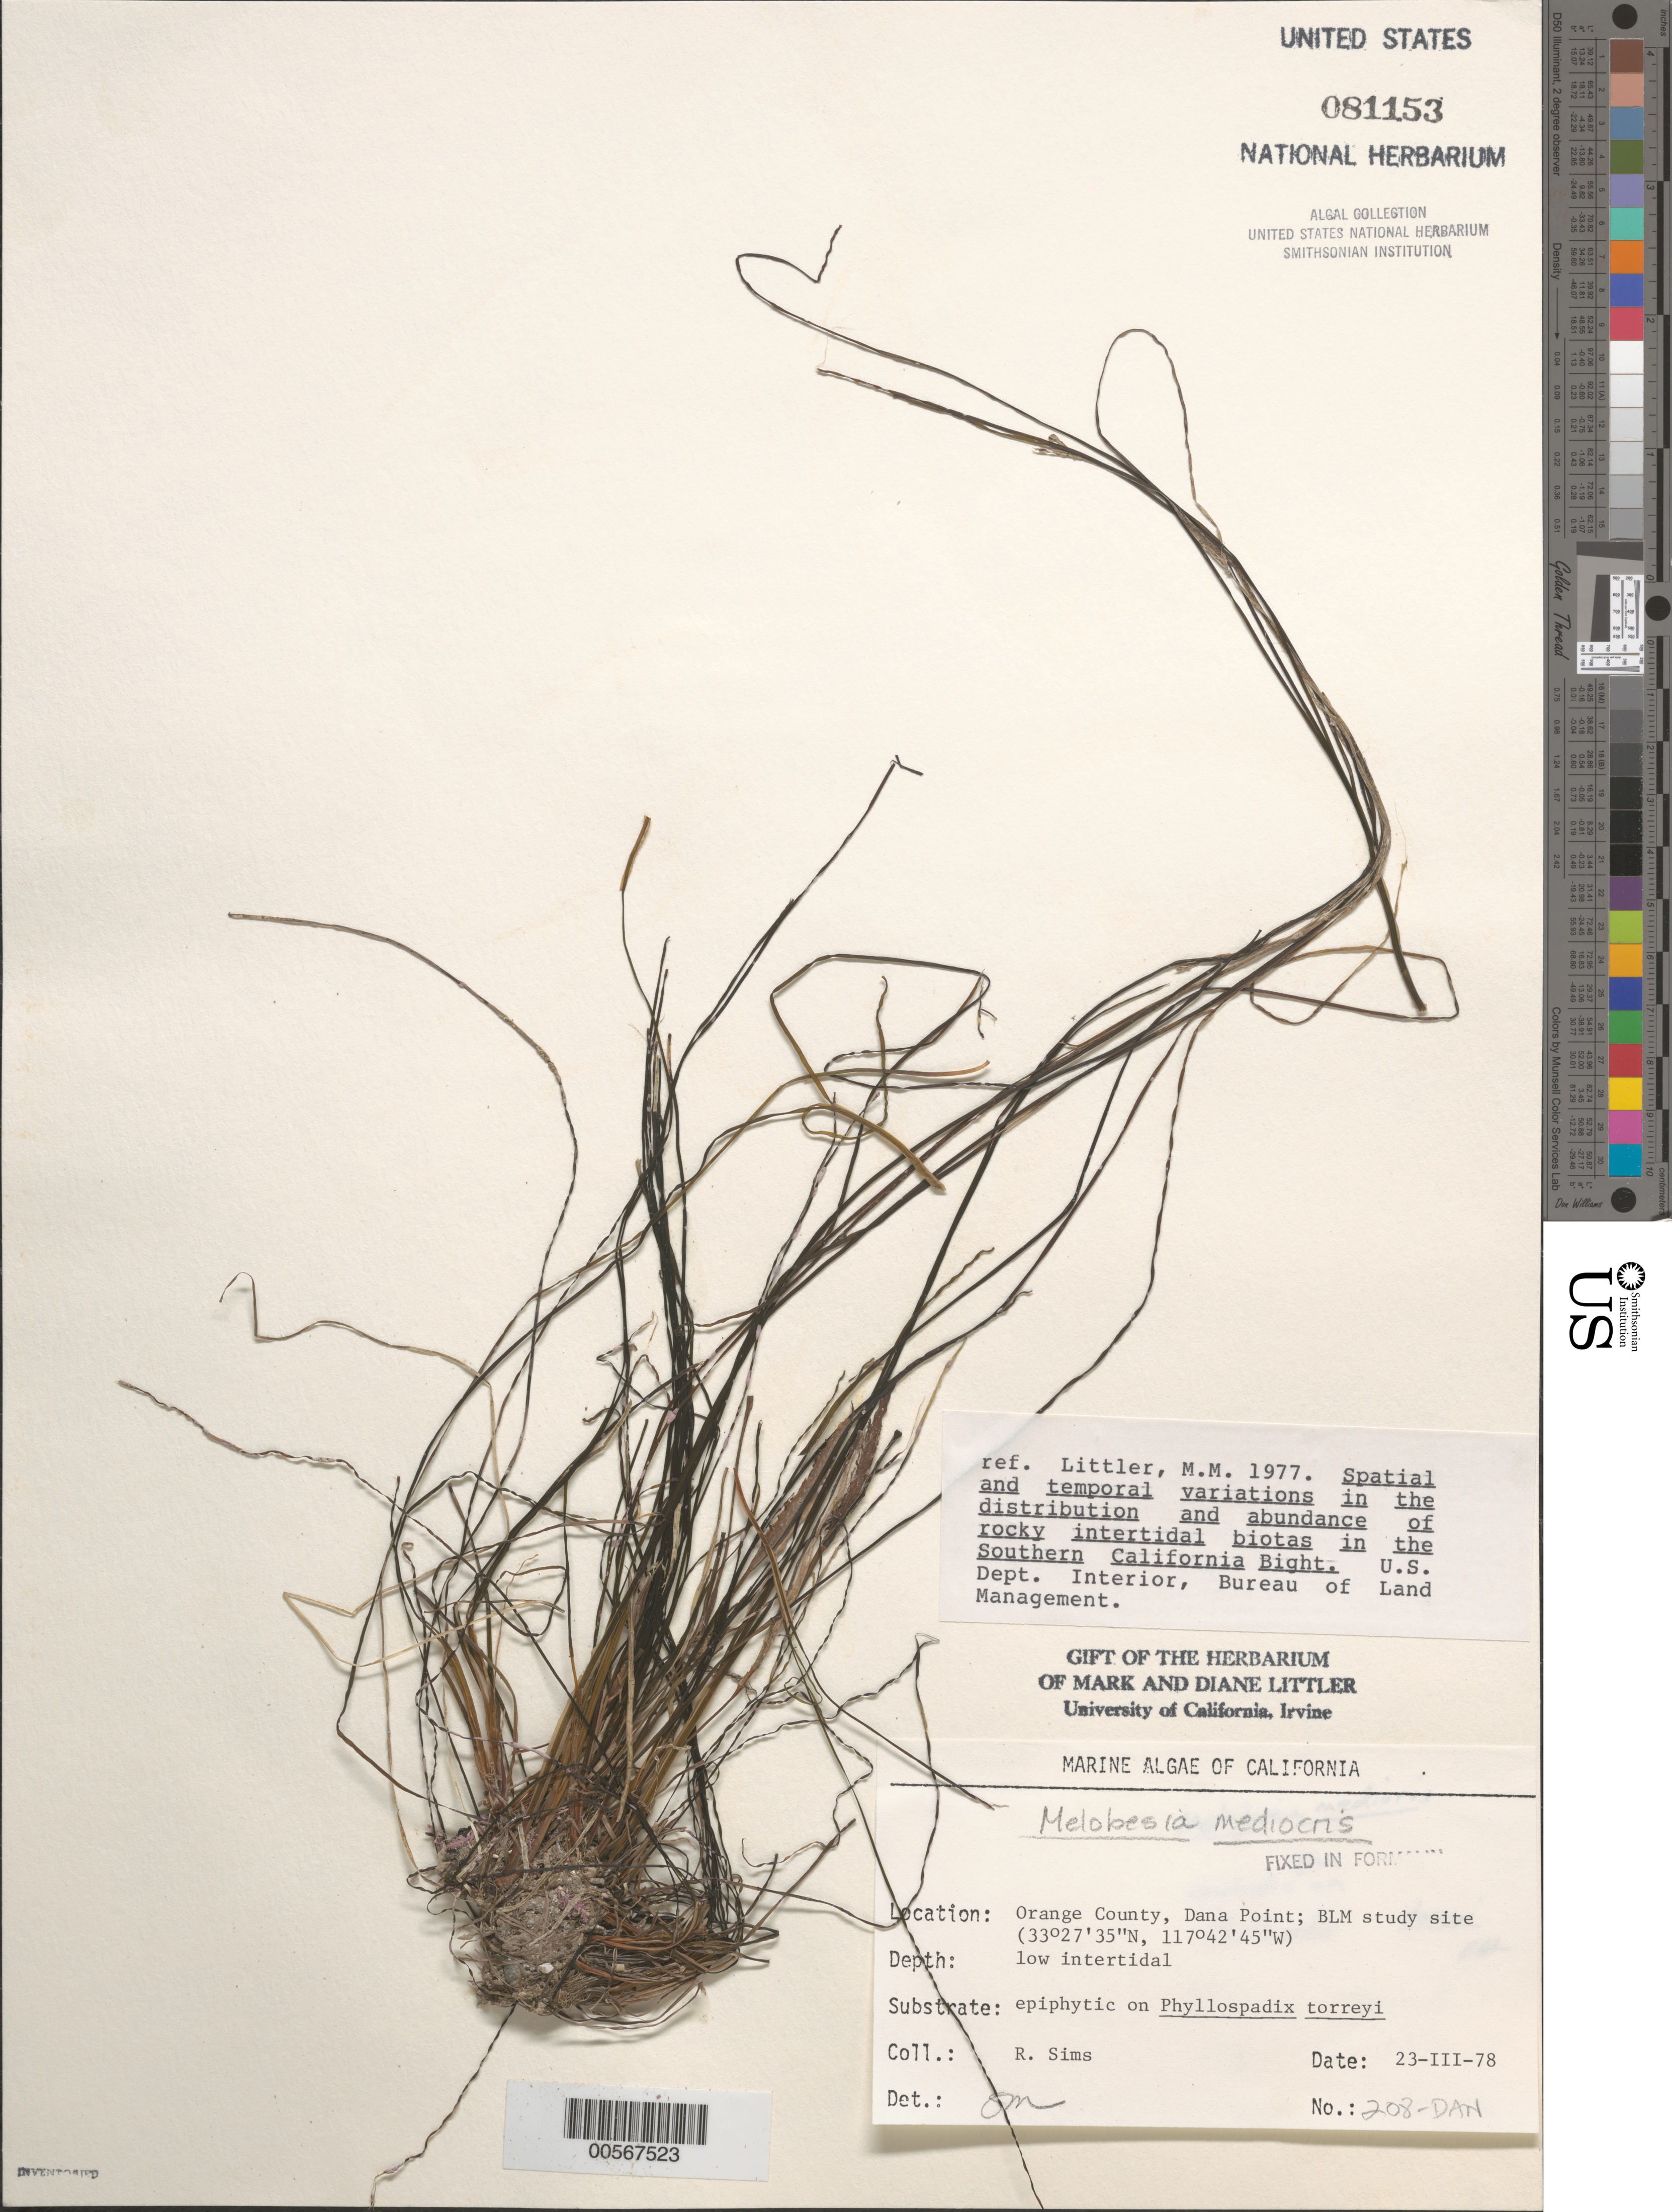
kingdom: Plantae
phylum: Rhodophyta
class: Florideophyceae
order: Corallinales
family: Hapalidiaceae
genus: Melobesia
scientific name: Melobesia mediocris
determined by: Murray, S. N.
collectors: R. H. Sims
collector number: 208-DAN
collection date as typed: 23 Mar 1978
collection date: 1978-03-23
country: United States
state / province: California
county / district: Orange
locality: Dana Point, 1 km north of marina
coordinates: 33 27'35"N, 117 42'45"W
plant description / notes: BLM-SOCALBIGHT Rocky Intertidal Survey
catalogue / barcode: US 81153